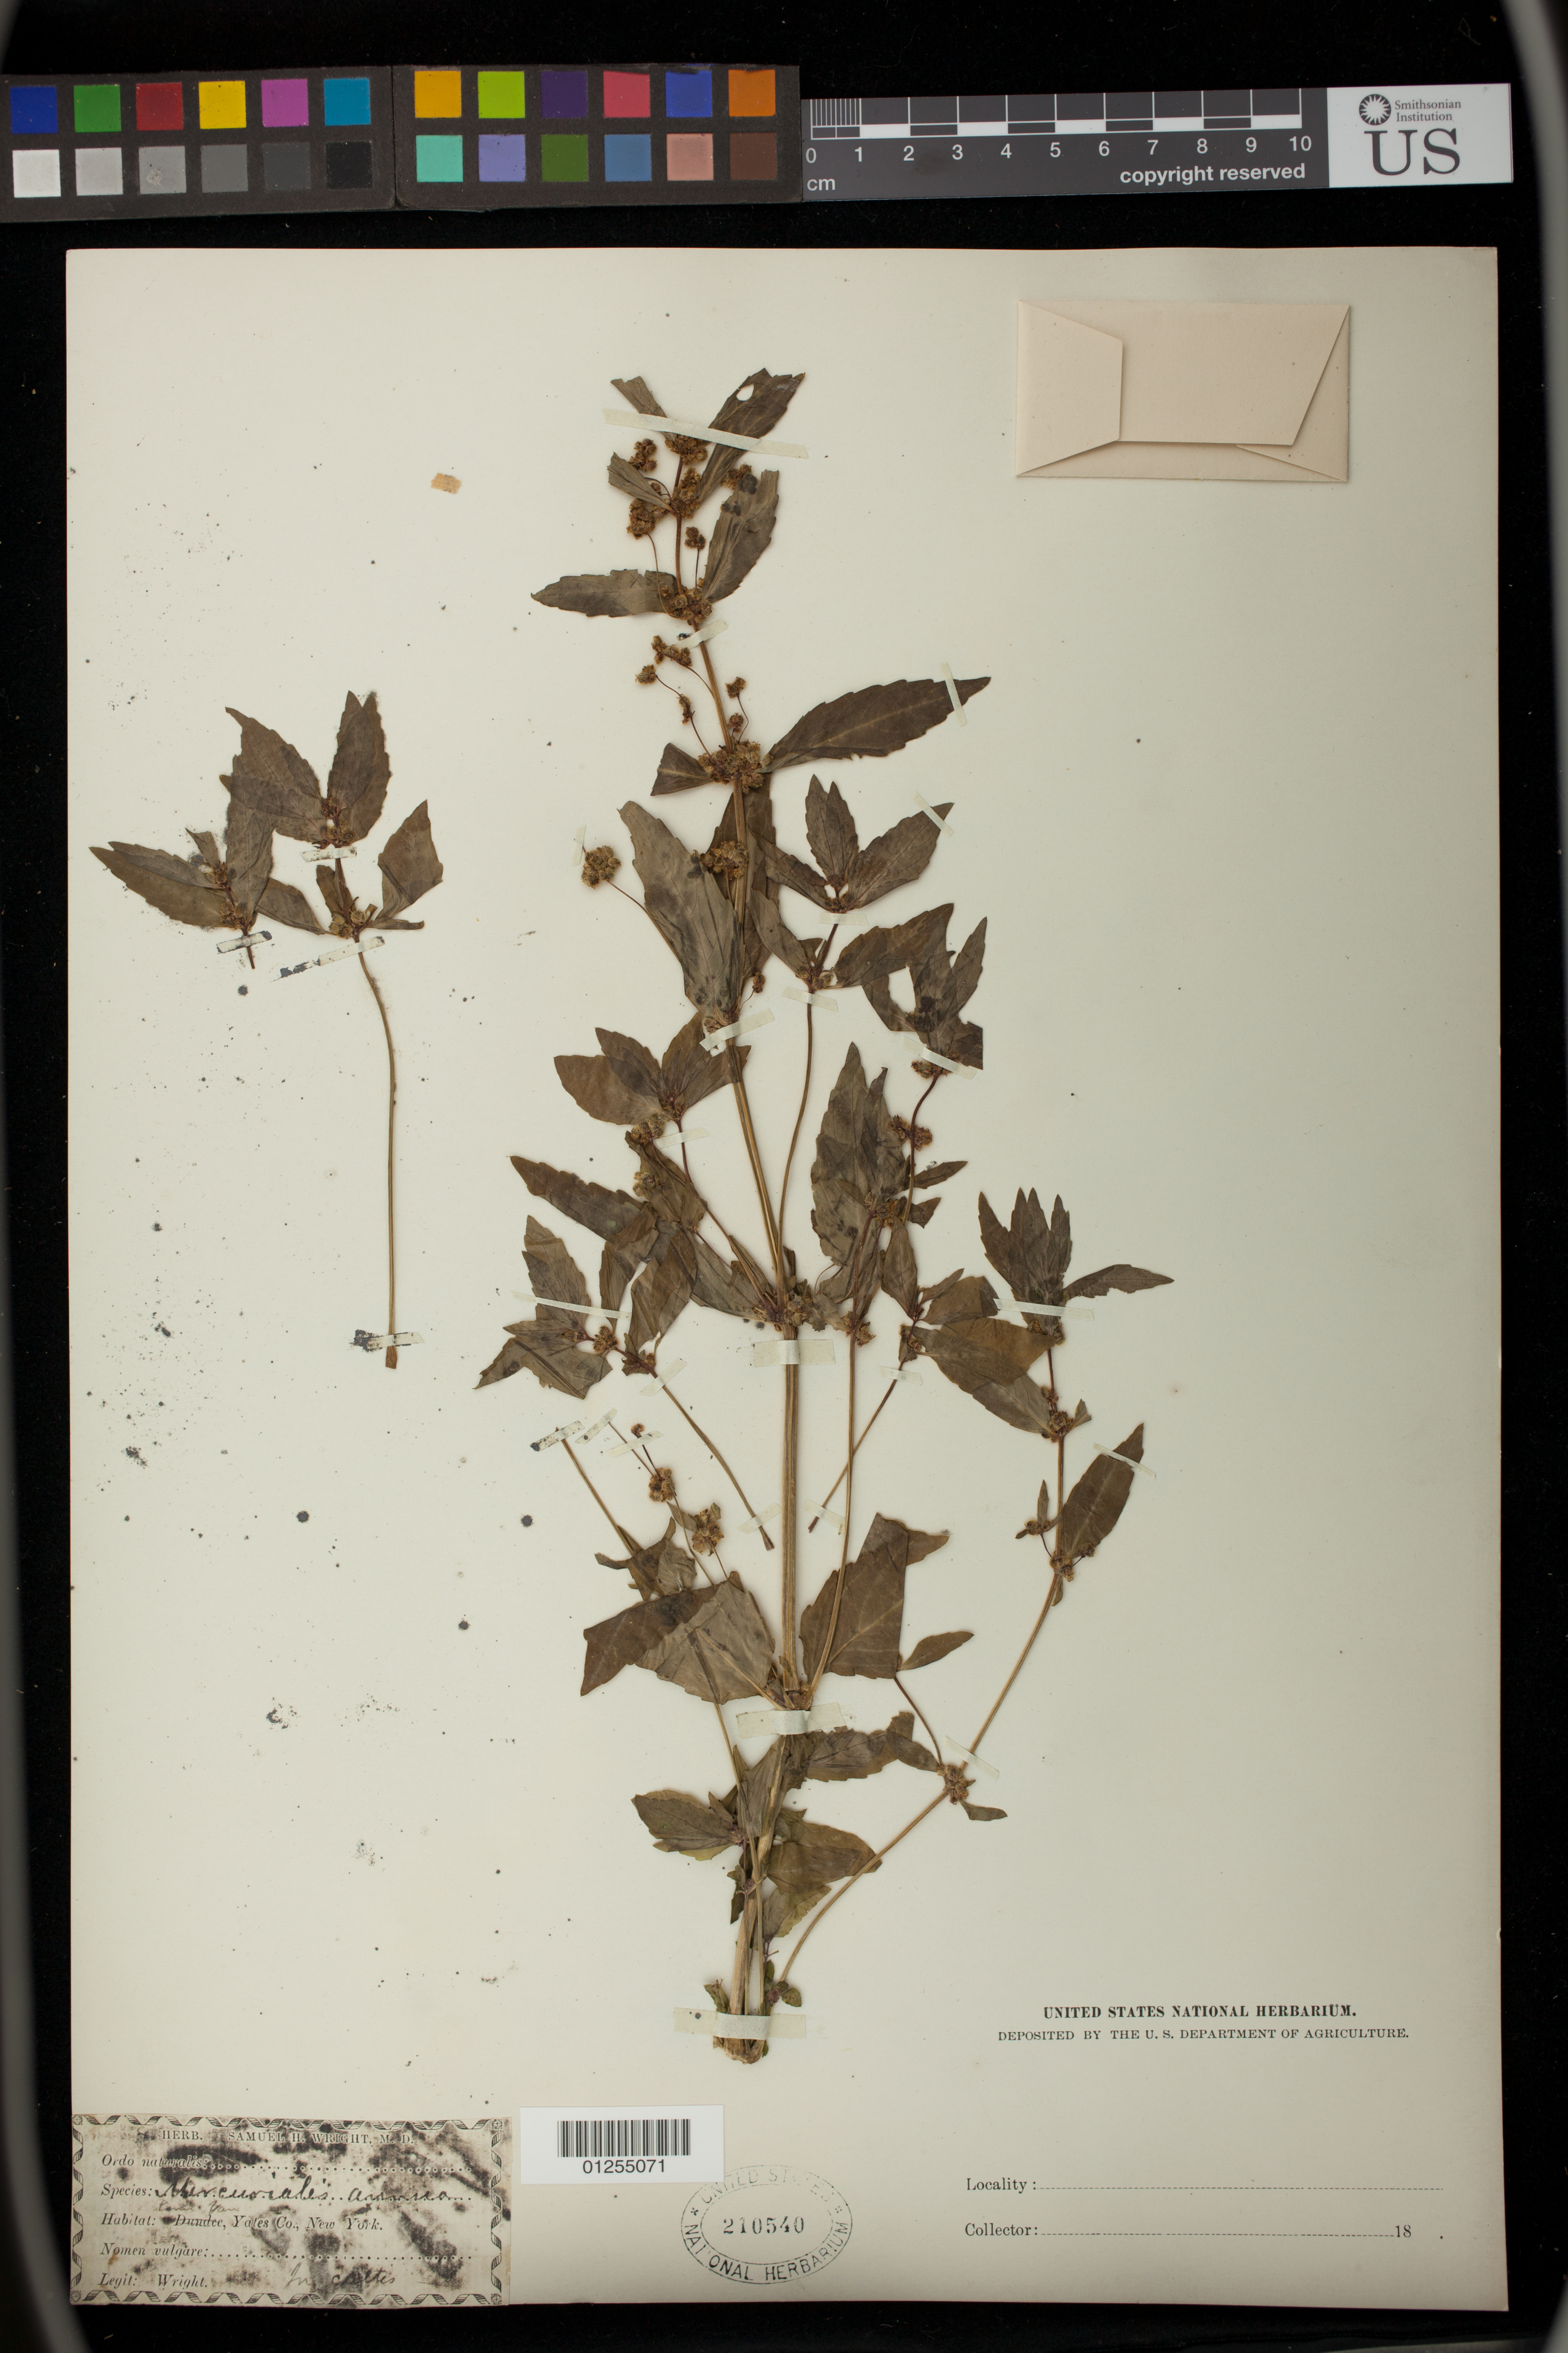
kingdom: Plantae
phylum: Tracheophyta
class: Magnoliopsida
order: Malpighiales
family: Euphorbiaceae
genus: Mercurialis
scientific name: Mercurialis annua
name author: L.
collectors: S. H. Wright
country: United States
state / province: New York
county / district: Yates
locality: Penn Yan.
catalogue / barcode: US 210540